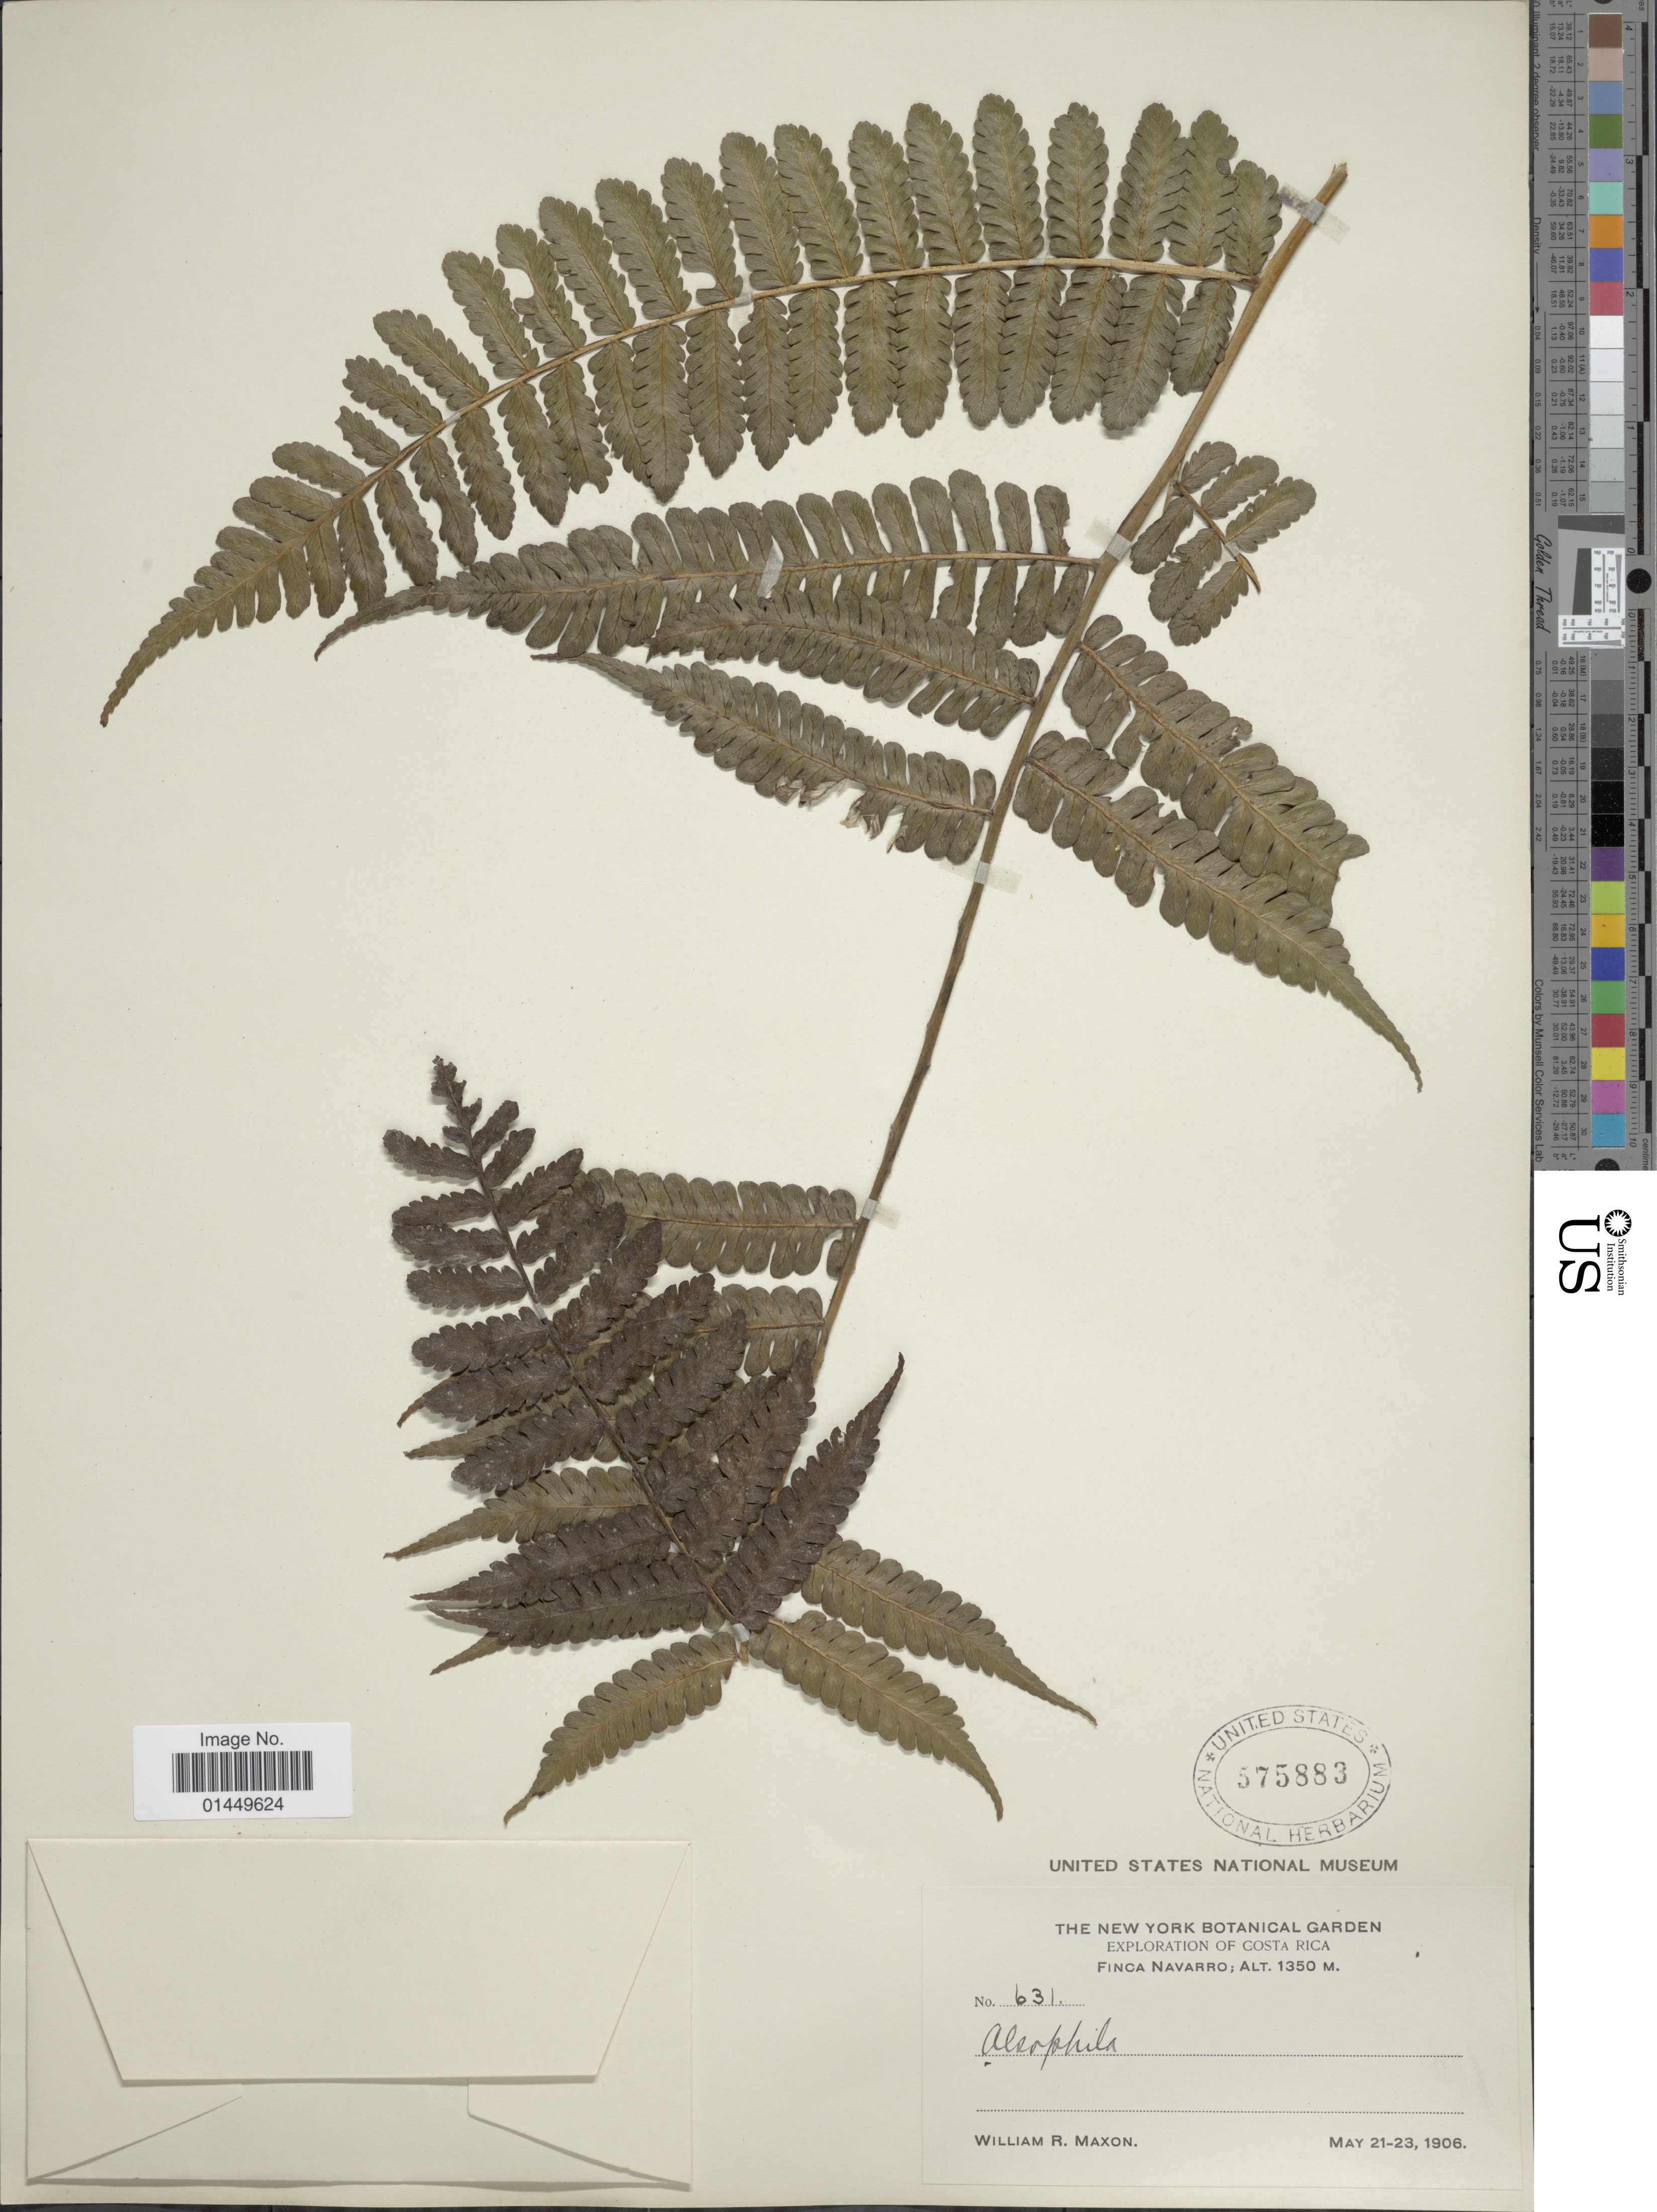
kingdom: Plantae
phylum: Tracheophyta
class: Polypodiopsida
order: Cyatheales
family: Cyatheaceae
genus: Cyathea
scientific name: Cyathea schiedeana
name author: (C. Presl) Domin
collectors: W. R. Maxon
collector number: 631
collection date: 1906-05-21/1906-05-23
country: Costa Rica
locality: Finca Navarro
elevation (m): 1350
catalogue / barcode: US 575883